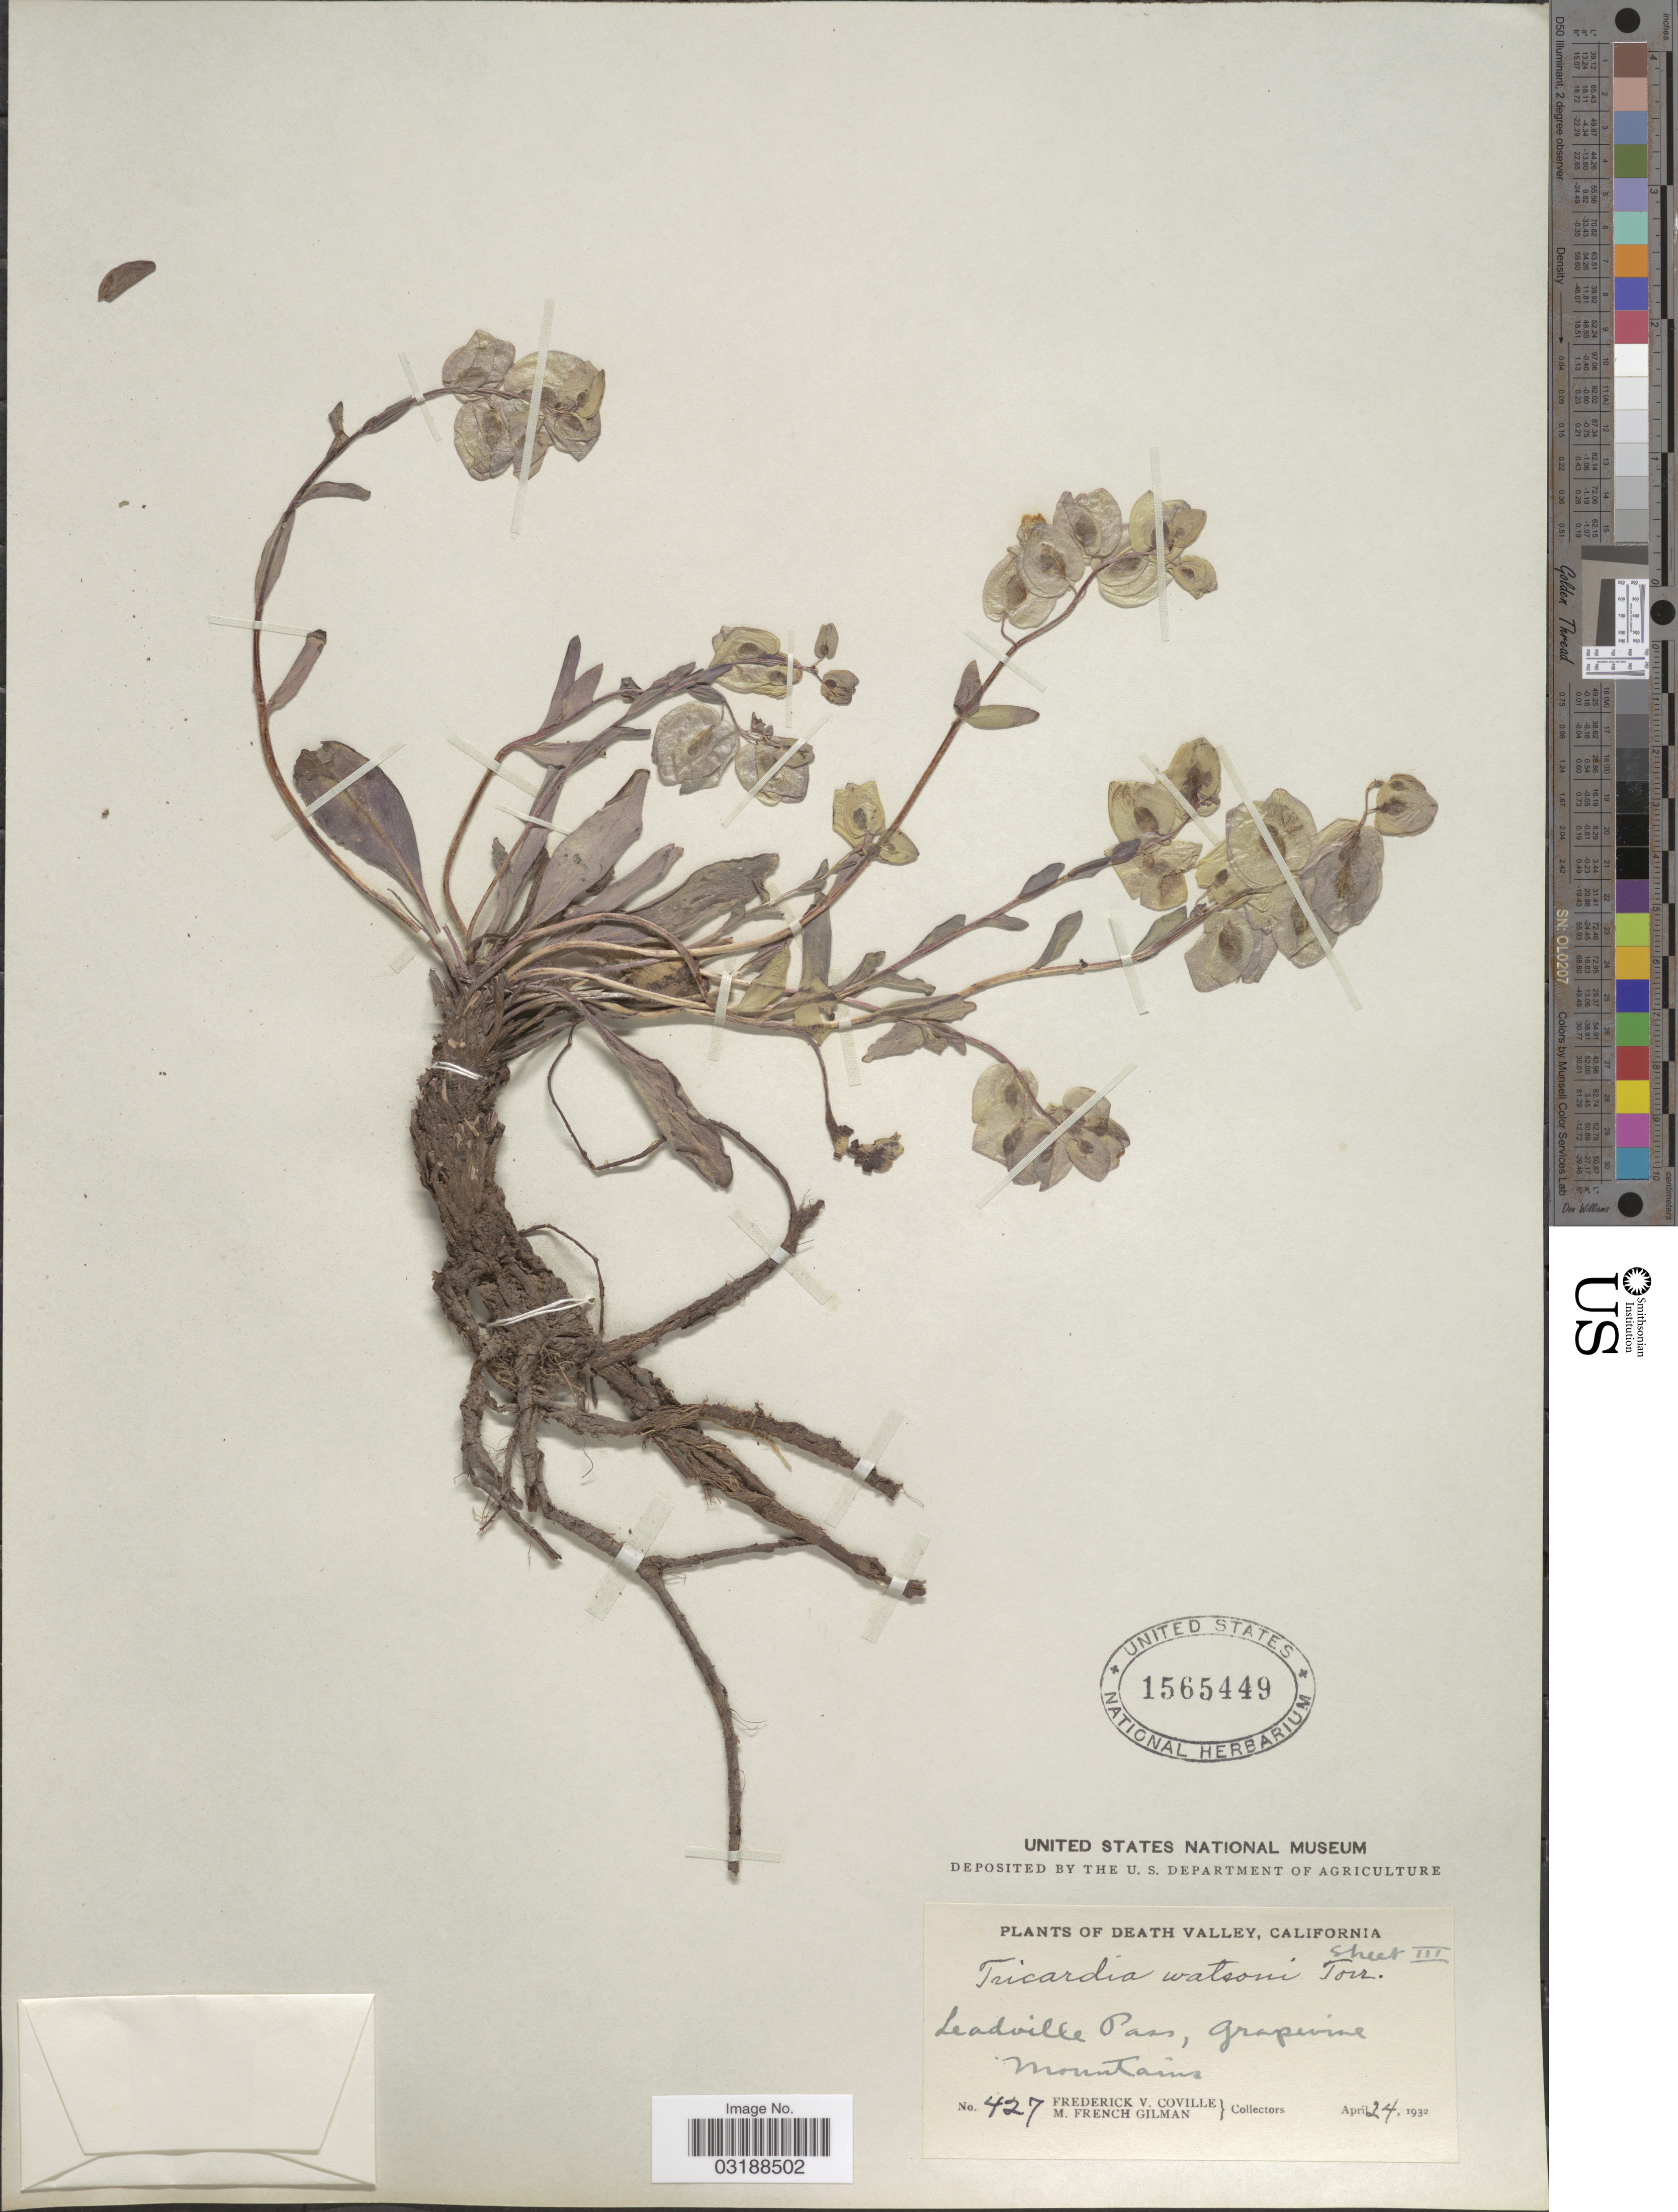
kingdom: Plantae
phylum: Tracheophyta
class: Magnoliopsida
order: Boraginales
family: Hydrophyllaceae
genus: Tricardia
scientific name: Tricardia watsonii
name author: Torr. ex S. Watson in C. King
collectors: F. V. Coville & M. F. Gilman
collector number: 427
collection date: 1932-04-24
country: United States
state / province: California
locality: Death Valley, Leadville Pass, Grapevine Mountains.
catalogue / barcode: US 1565449